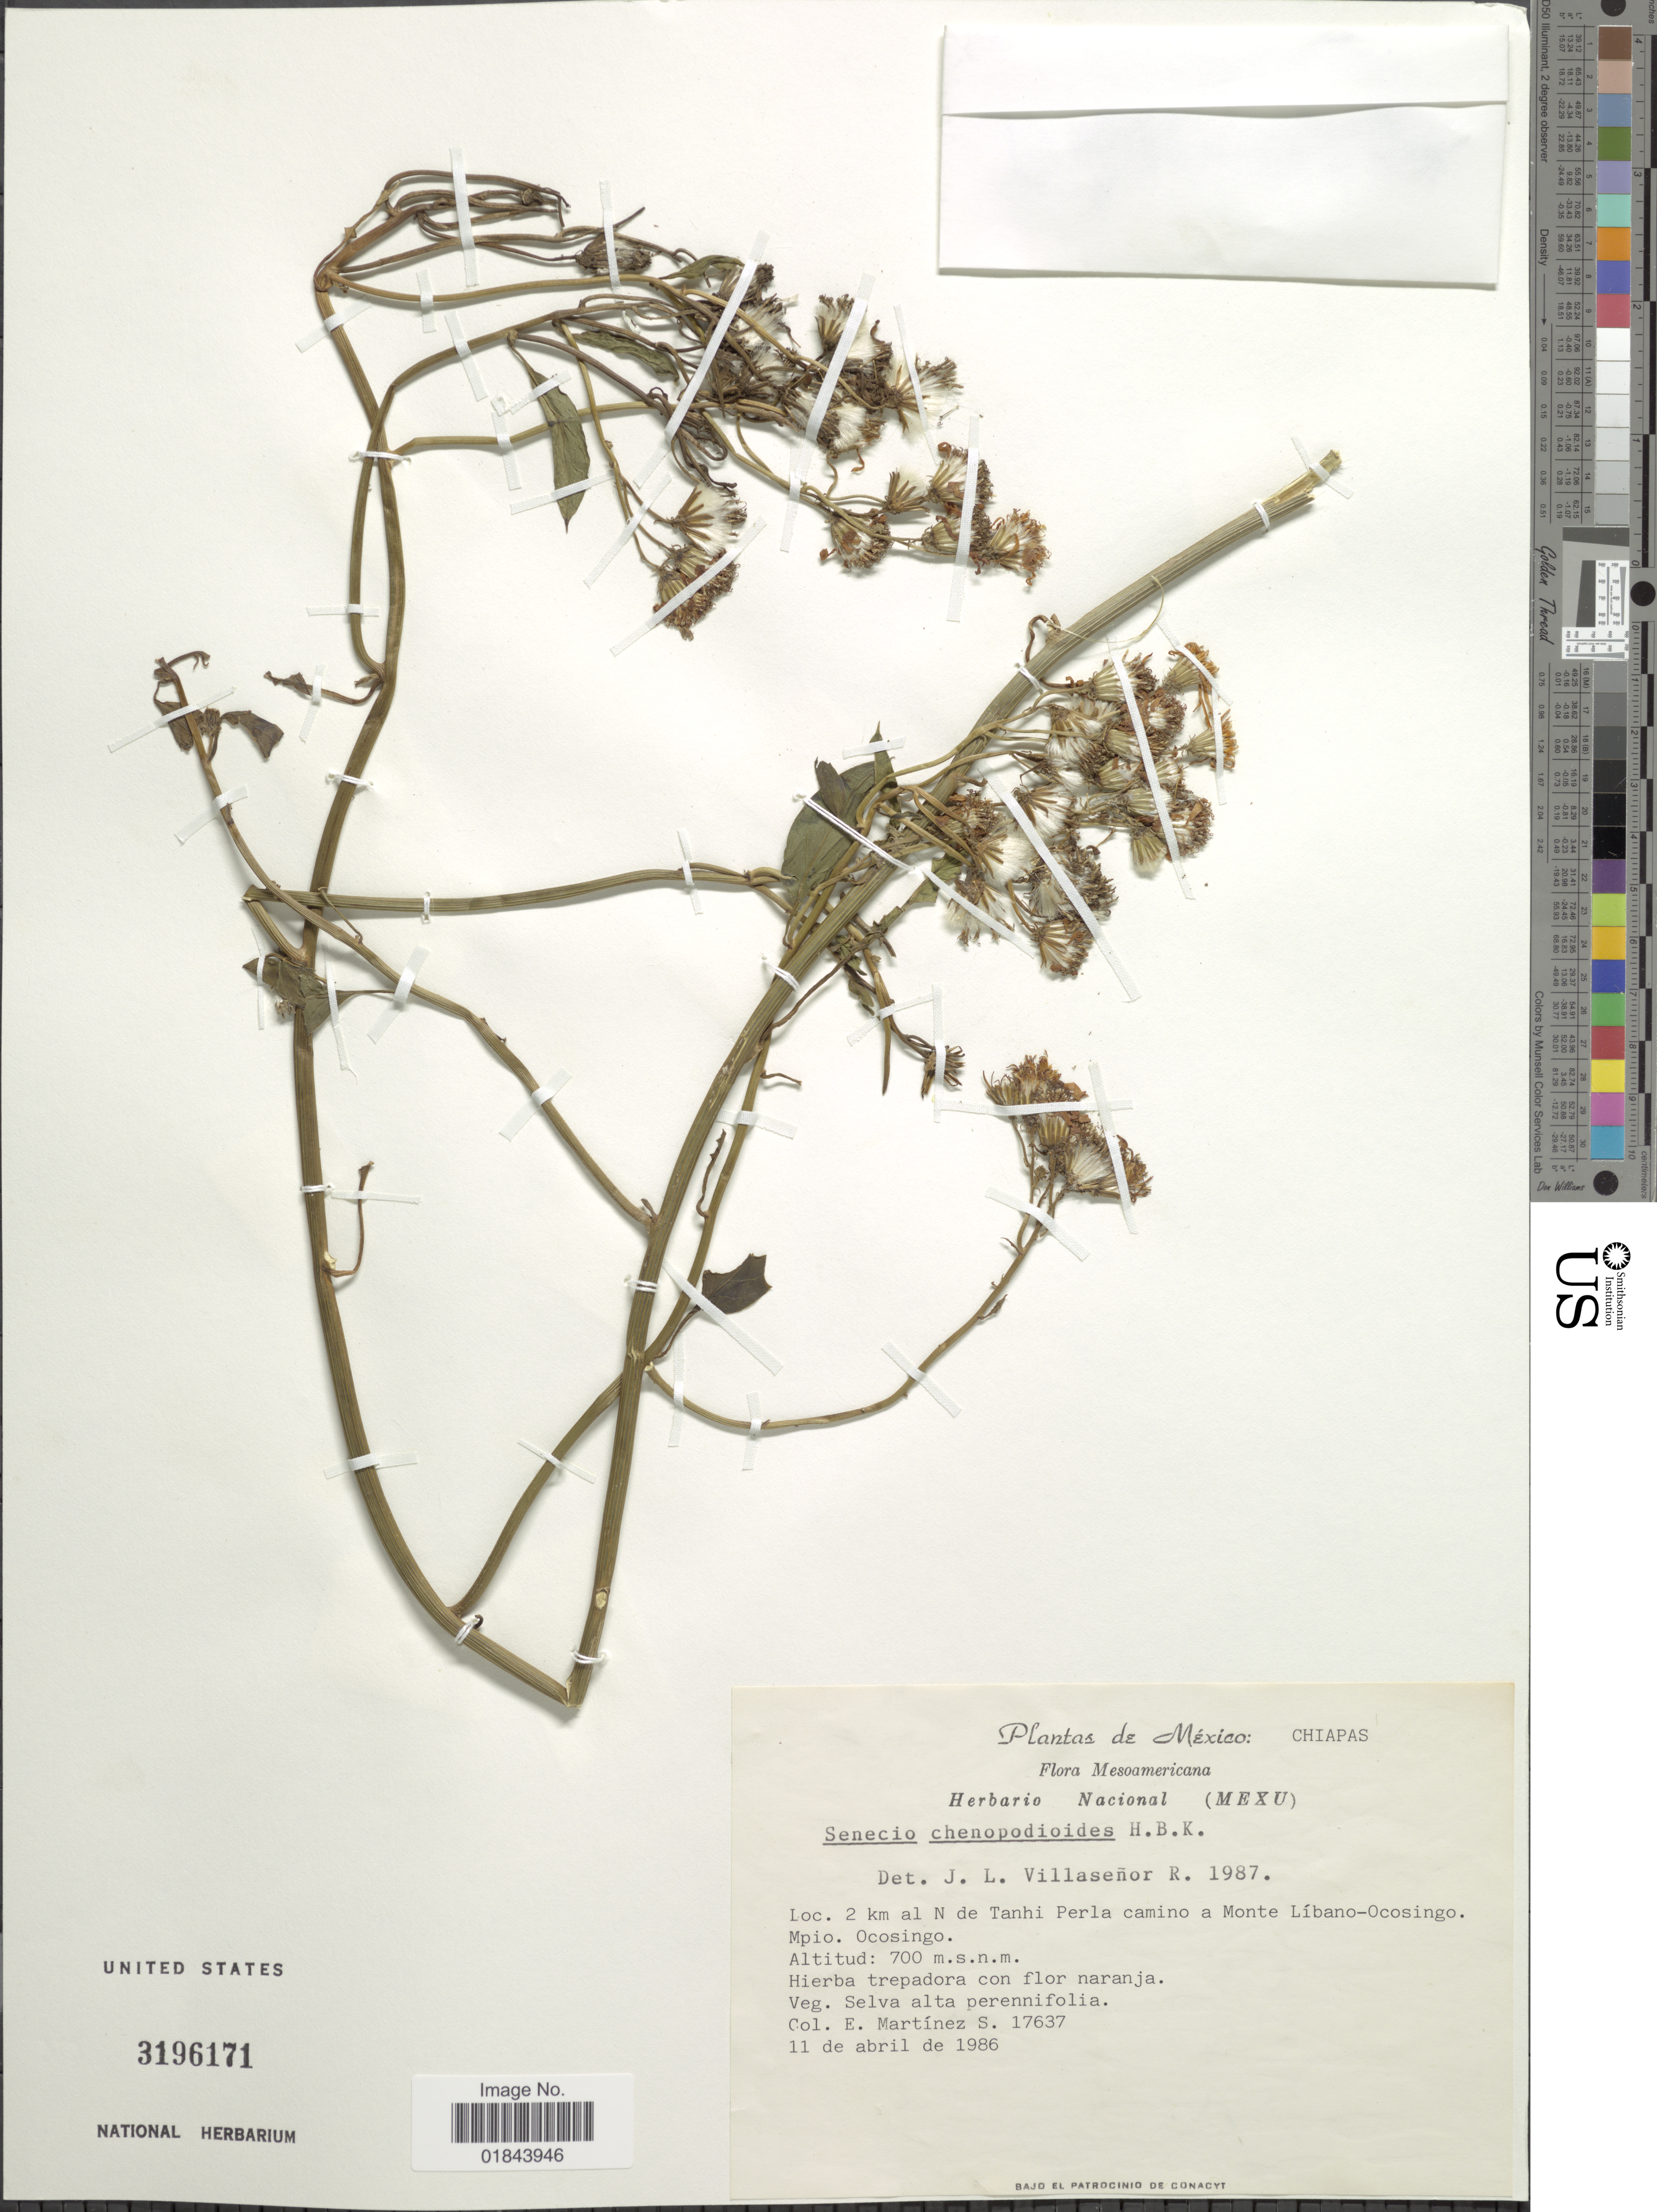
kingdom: Plantae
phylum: Tracheophyta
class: Magnoliopsida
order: Asterales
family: Asteraceae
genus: Pseudogynoxys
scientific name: Pseudogynoxys haenkei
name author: (DC.) Cabrera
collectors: E. M. Martínez S.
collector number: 17637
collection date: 1986-04-11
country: Mexico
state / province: Chiapas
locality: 2 km al N de Tanhi Perla camino a Monte Líbano-Ocosingo. Mpio Ocosingo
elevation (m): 700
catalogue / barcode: US 3196171